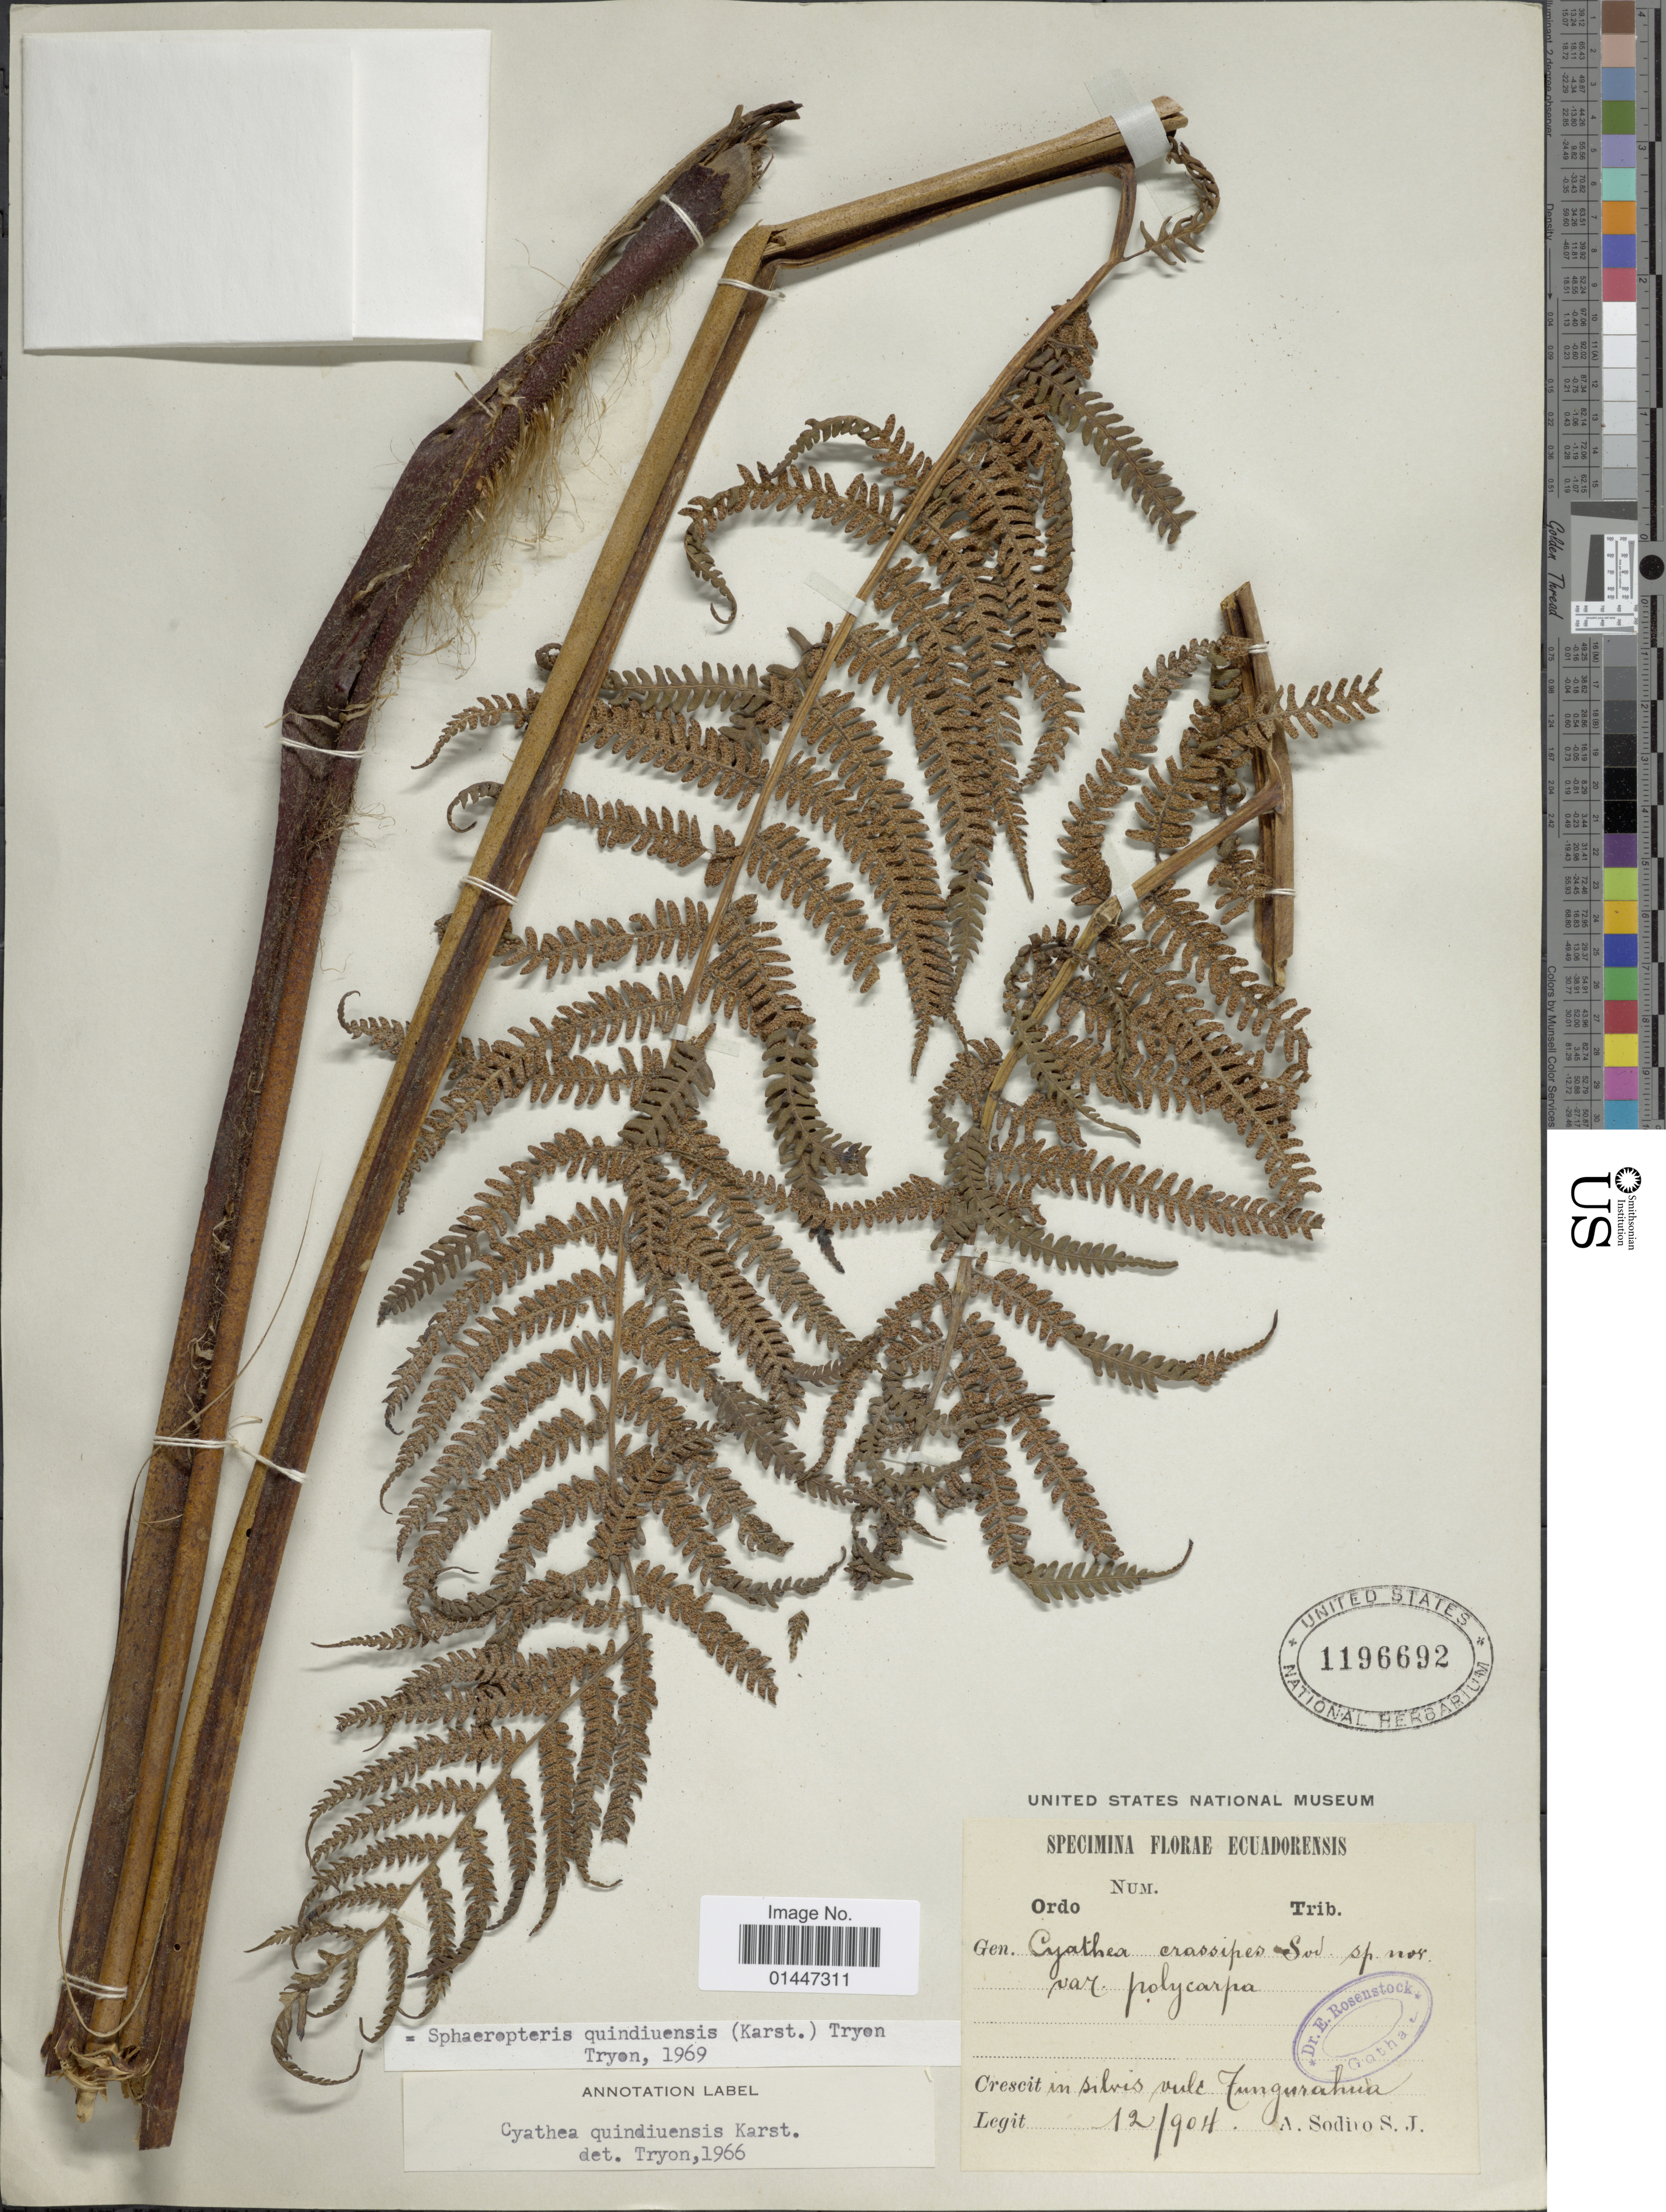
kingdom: Plantae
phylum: Tracheophyta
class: Polypodiopsida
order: Cyatheales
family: Cyatheaceae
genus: Sphaeropteris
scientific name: Sphaeropteris quindiuensis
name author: (H. Karst.) R.M. Tryon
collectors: L. Sodiro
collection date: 1904-12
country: Ecuador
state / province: Tungurahua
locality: Ecuadorensis. Crescit in silvis vule Tungurahua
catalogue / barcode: US 1196692